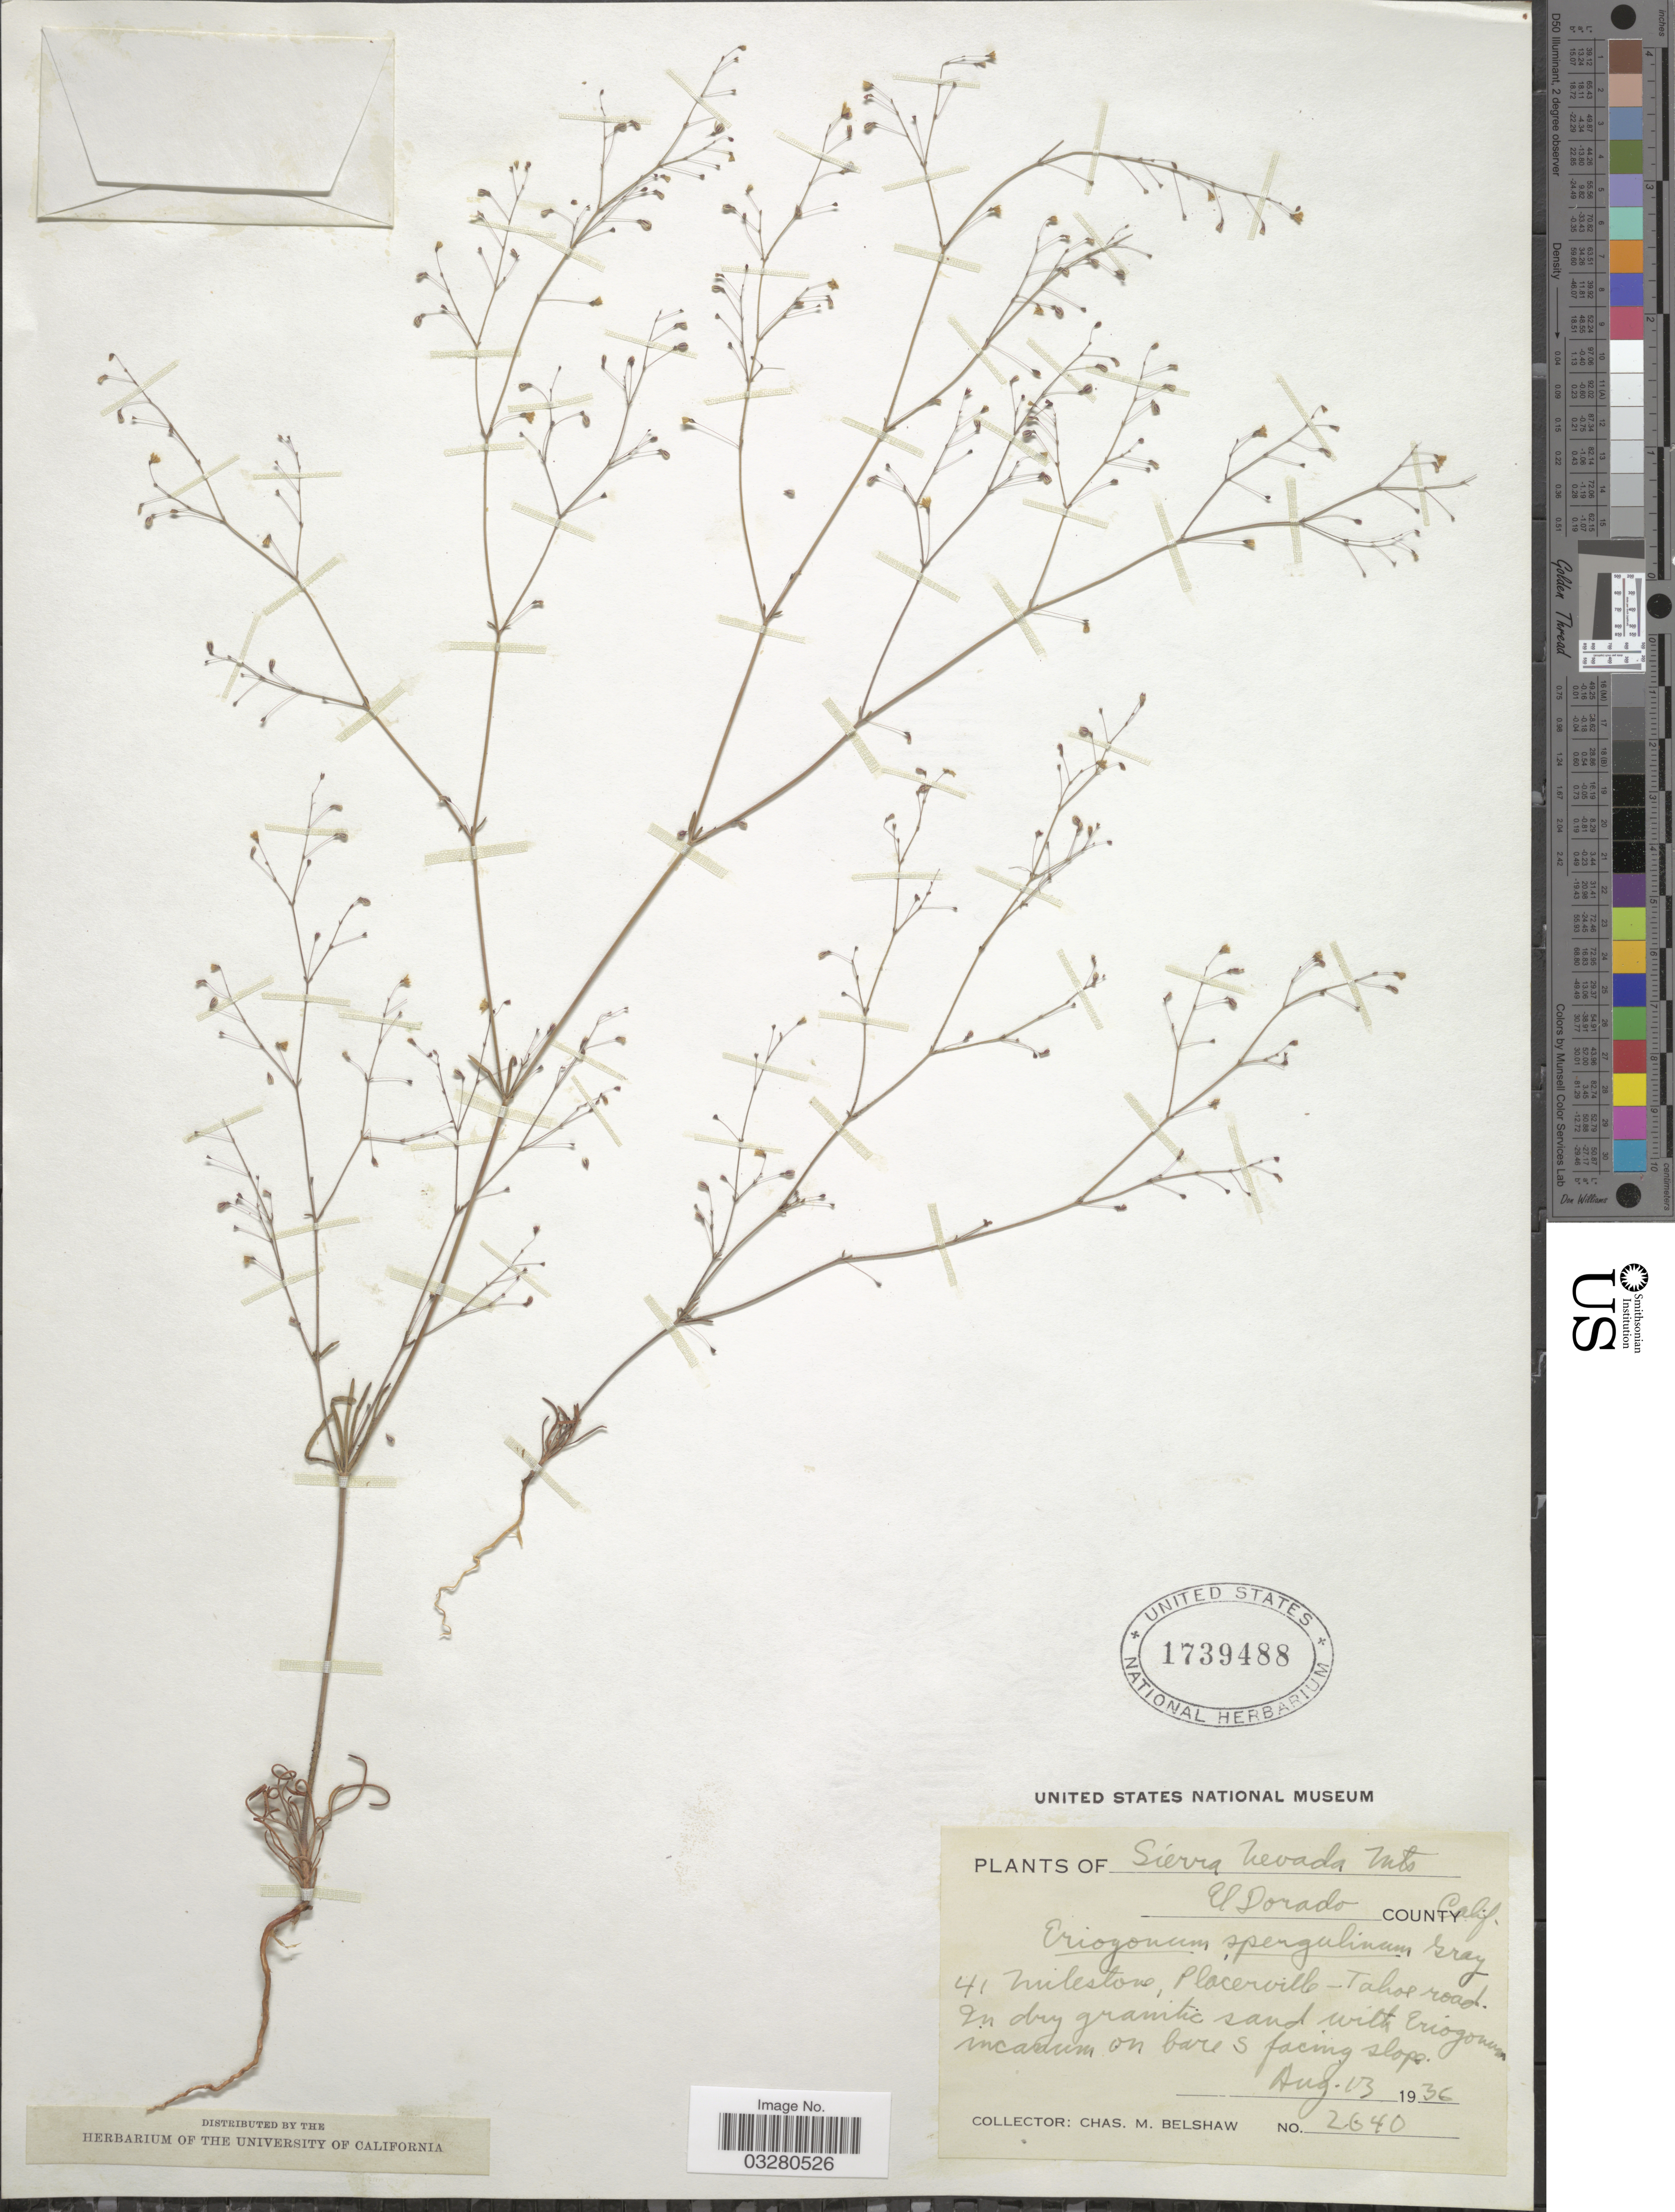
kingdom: Plantae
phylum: Tracheophyta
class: Magnoliopsida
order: Caryophyllales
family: Polygonaceae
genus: Eriogonum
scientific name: Eriogonum spergulinum var. reddingianum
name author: (M.E. Jones) J.T. Howell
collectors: C. Shaw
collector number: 2640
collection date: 1936-08-13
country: United States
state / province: California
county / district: El Dorado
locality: Sierra Nevada Mts. El Dorado County. 41 milestone, Placerville- Tahoe road, on bare S facing slope.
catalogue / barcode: US 1739488